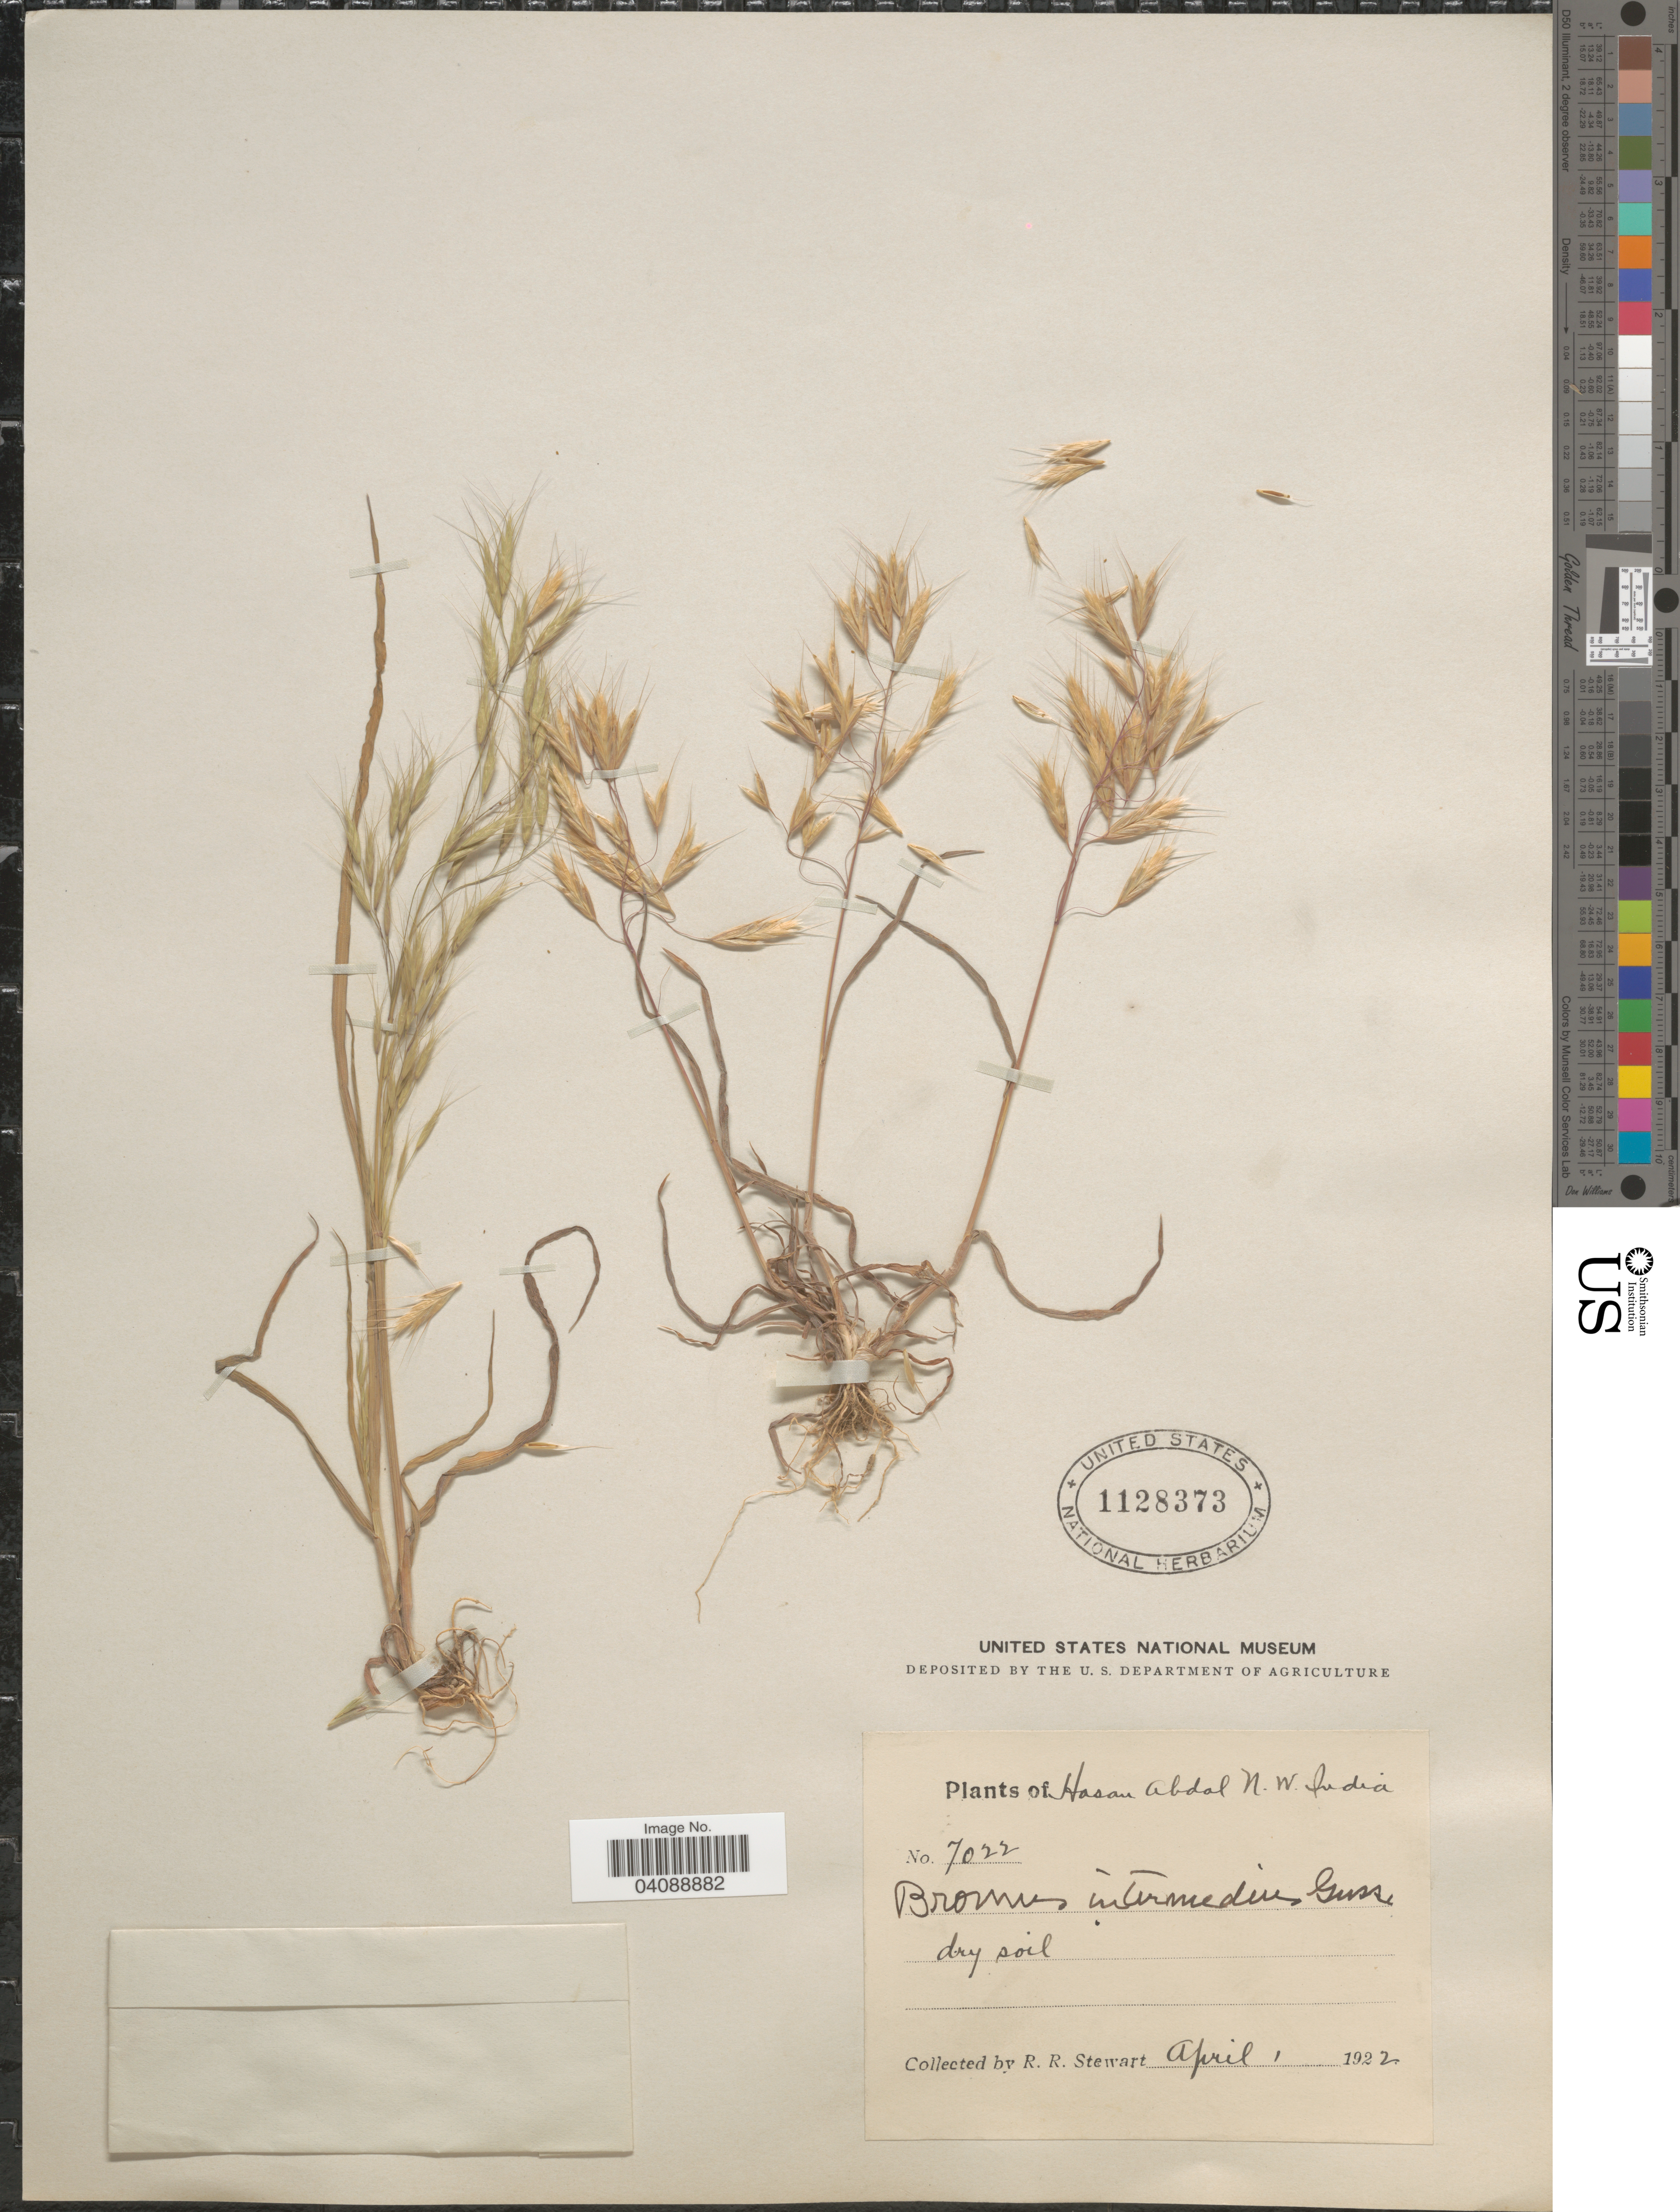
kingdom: Plantae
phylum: Tracheophyta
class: Liliopsida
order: Poales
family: Poaceae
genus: Bromus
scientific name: Bromus intermedius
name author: Gussone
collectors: R. Stewart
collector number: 7022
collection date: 1922-04-01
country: India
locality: Hasan Abdal N.W. India.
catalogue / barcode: US 1128373